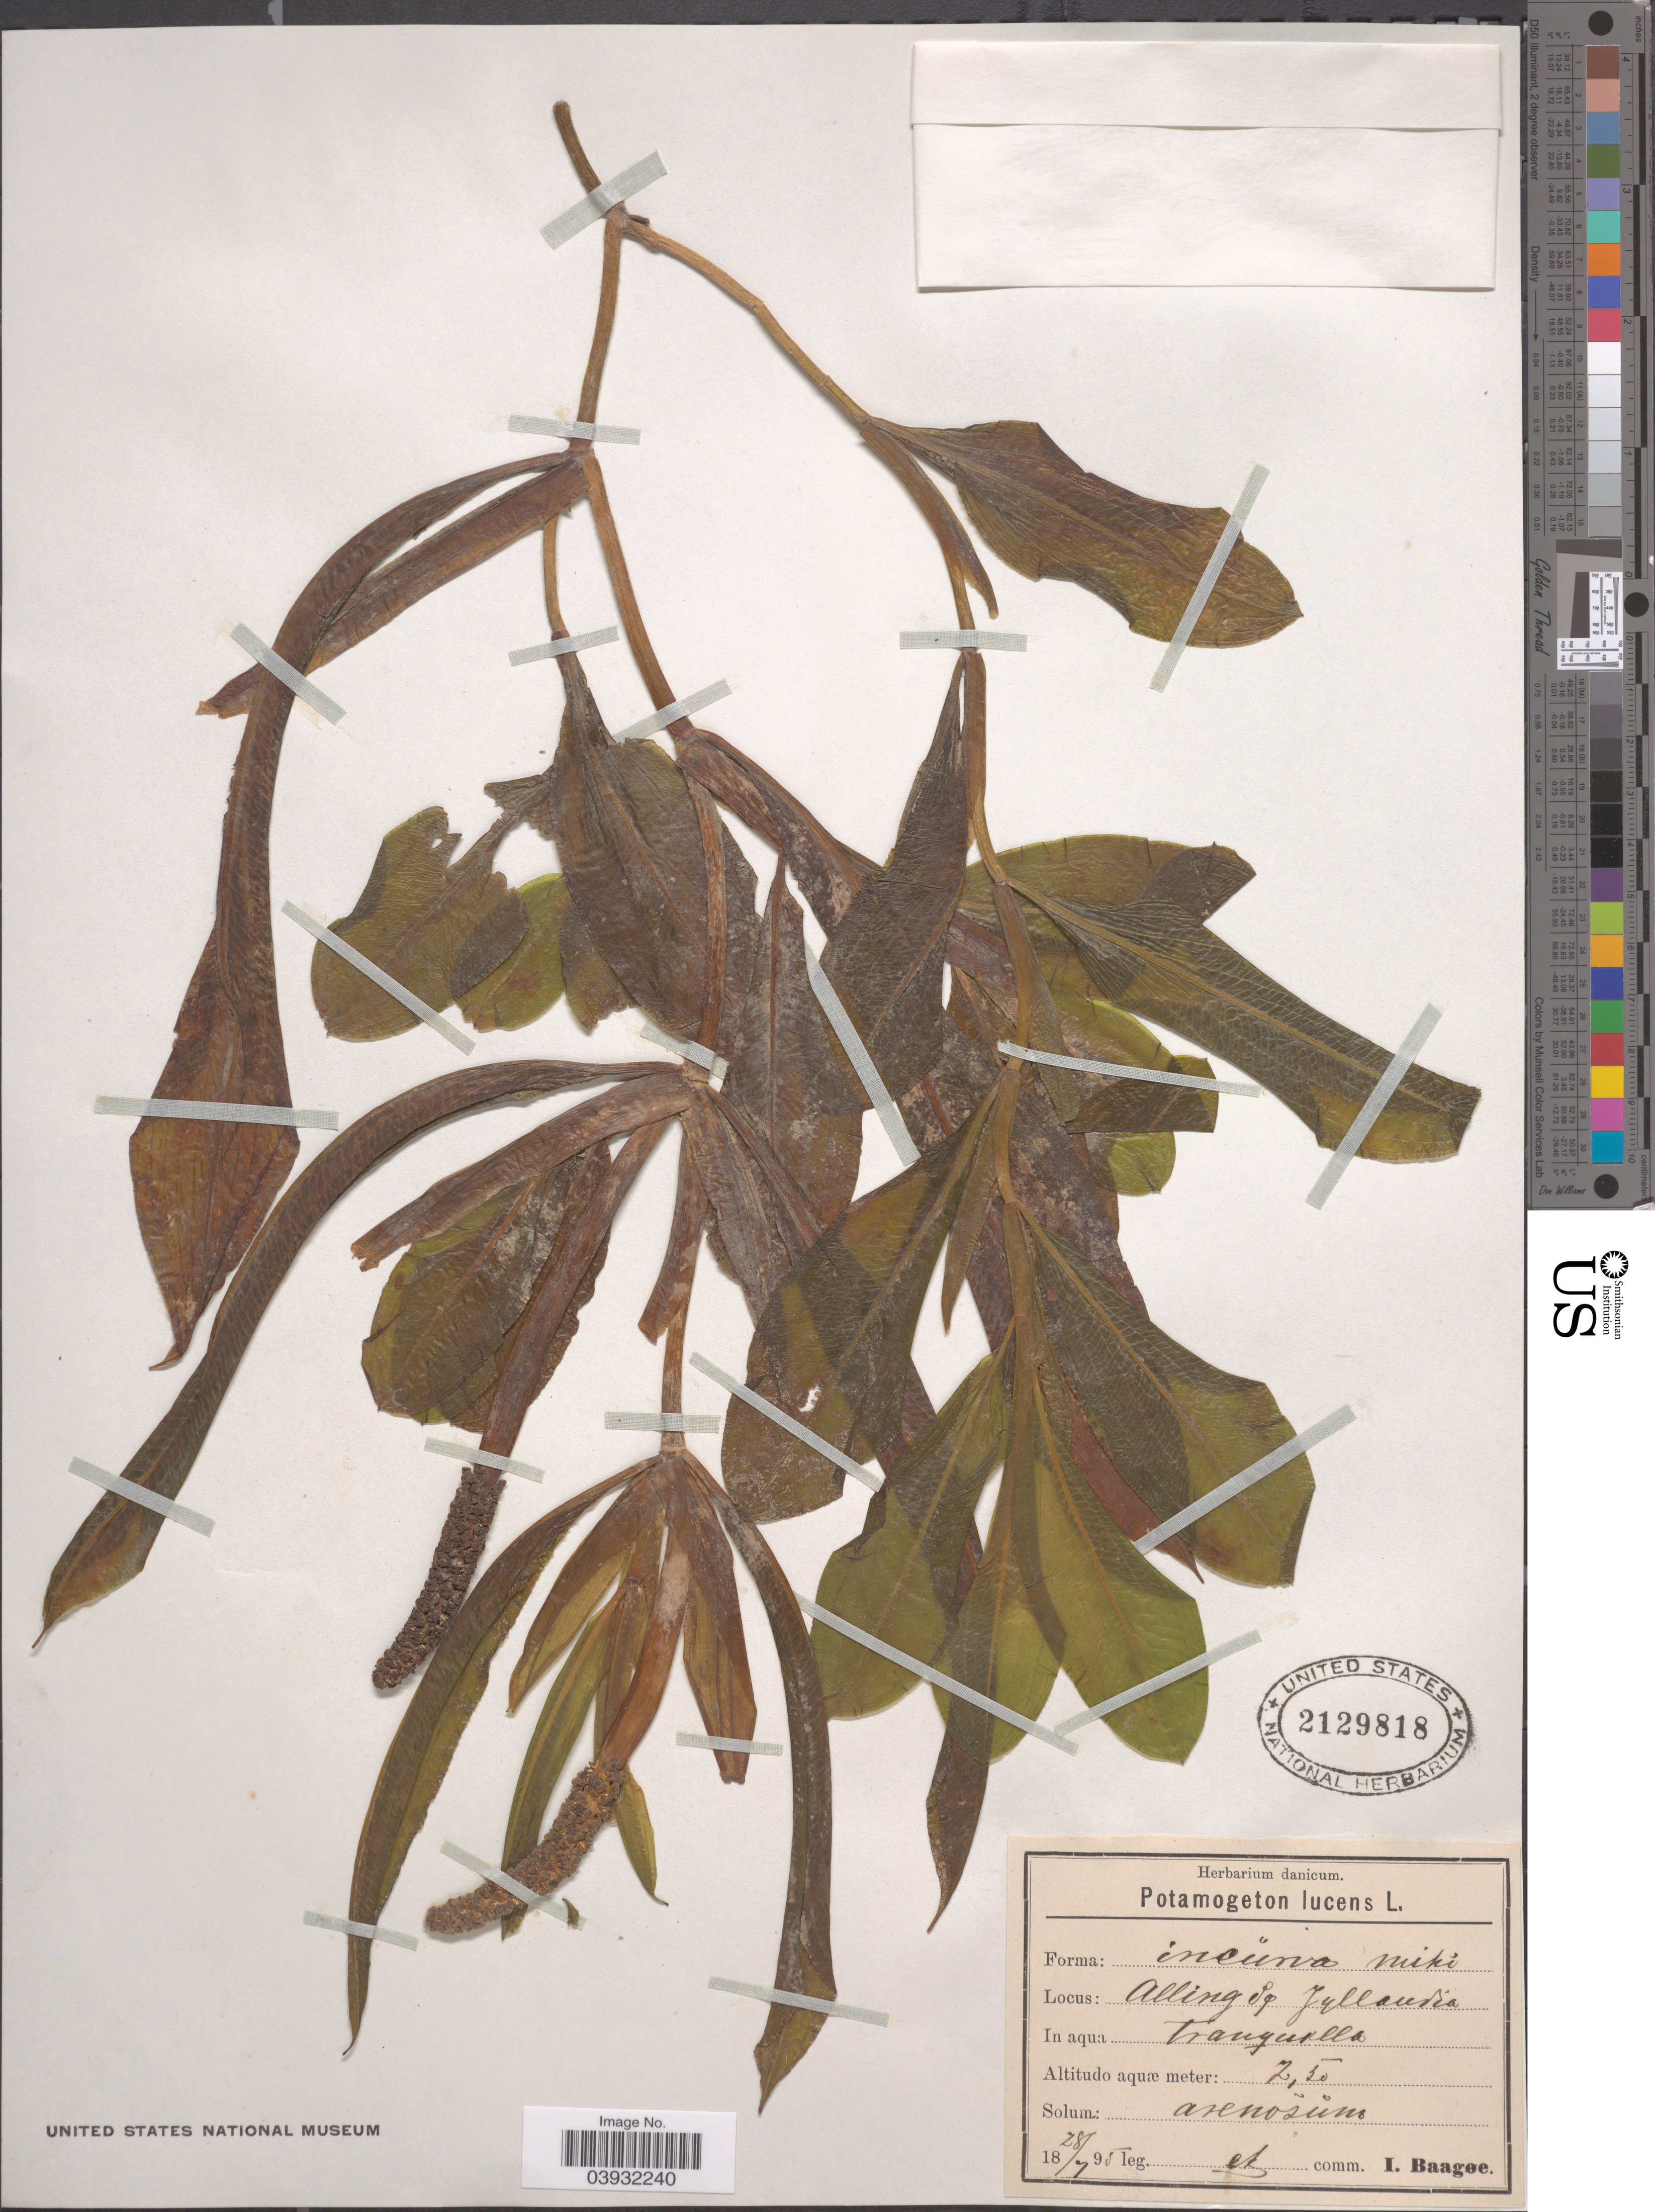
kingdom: Plantae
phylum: Tracheophyta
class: Liliopsida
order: Alismatales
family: Potamogetonaceae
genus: Potamogeton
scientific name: Potamogeton lucens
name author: L.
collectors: I. Baagøe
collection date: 1895-07-28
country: Denmark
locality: Alling Sq Jyllandia.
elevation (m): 2.5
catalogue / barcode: US 2129818